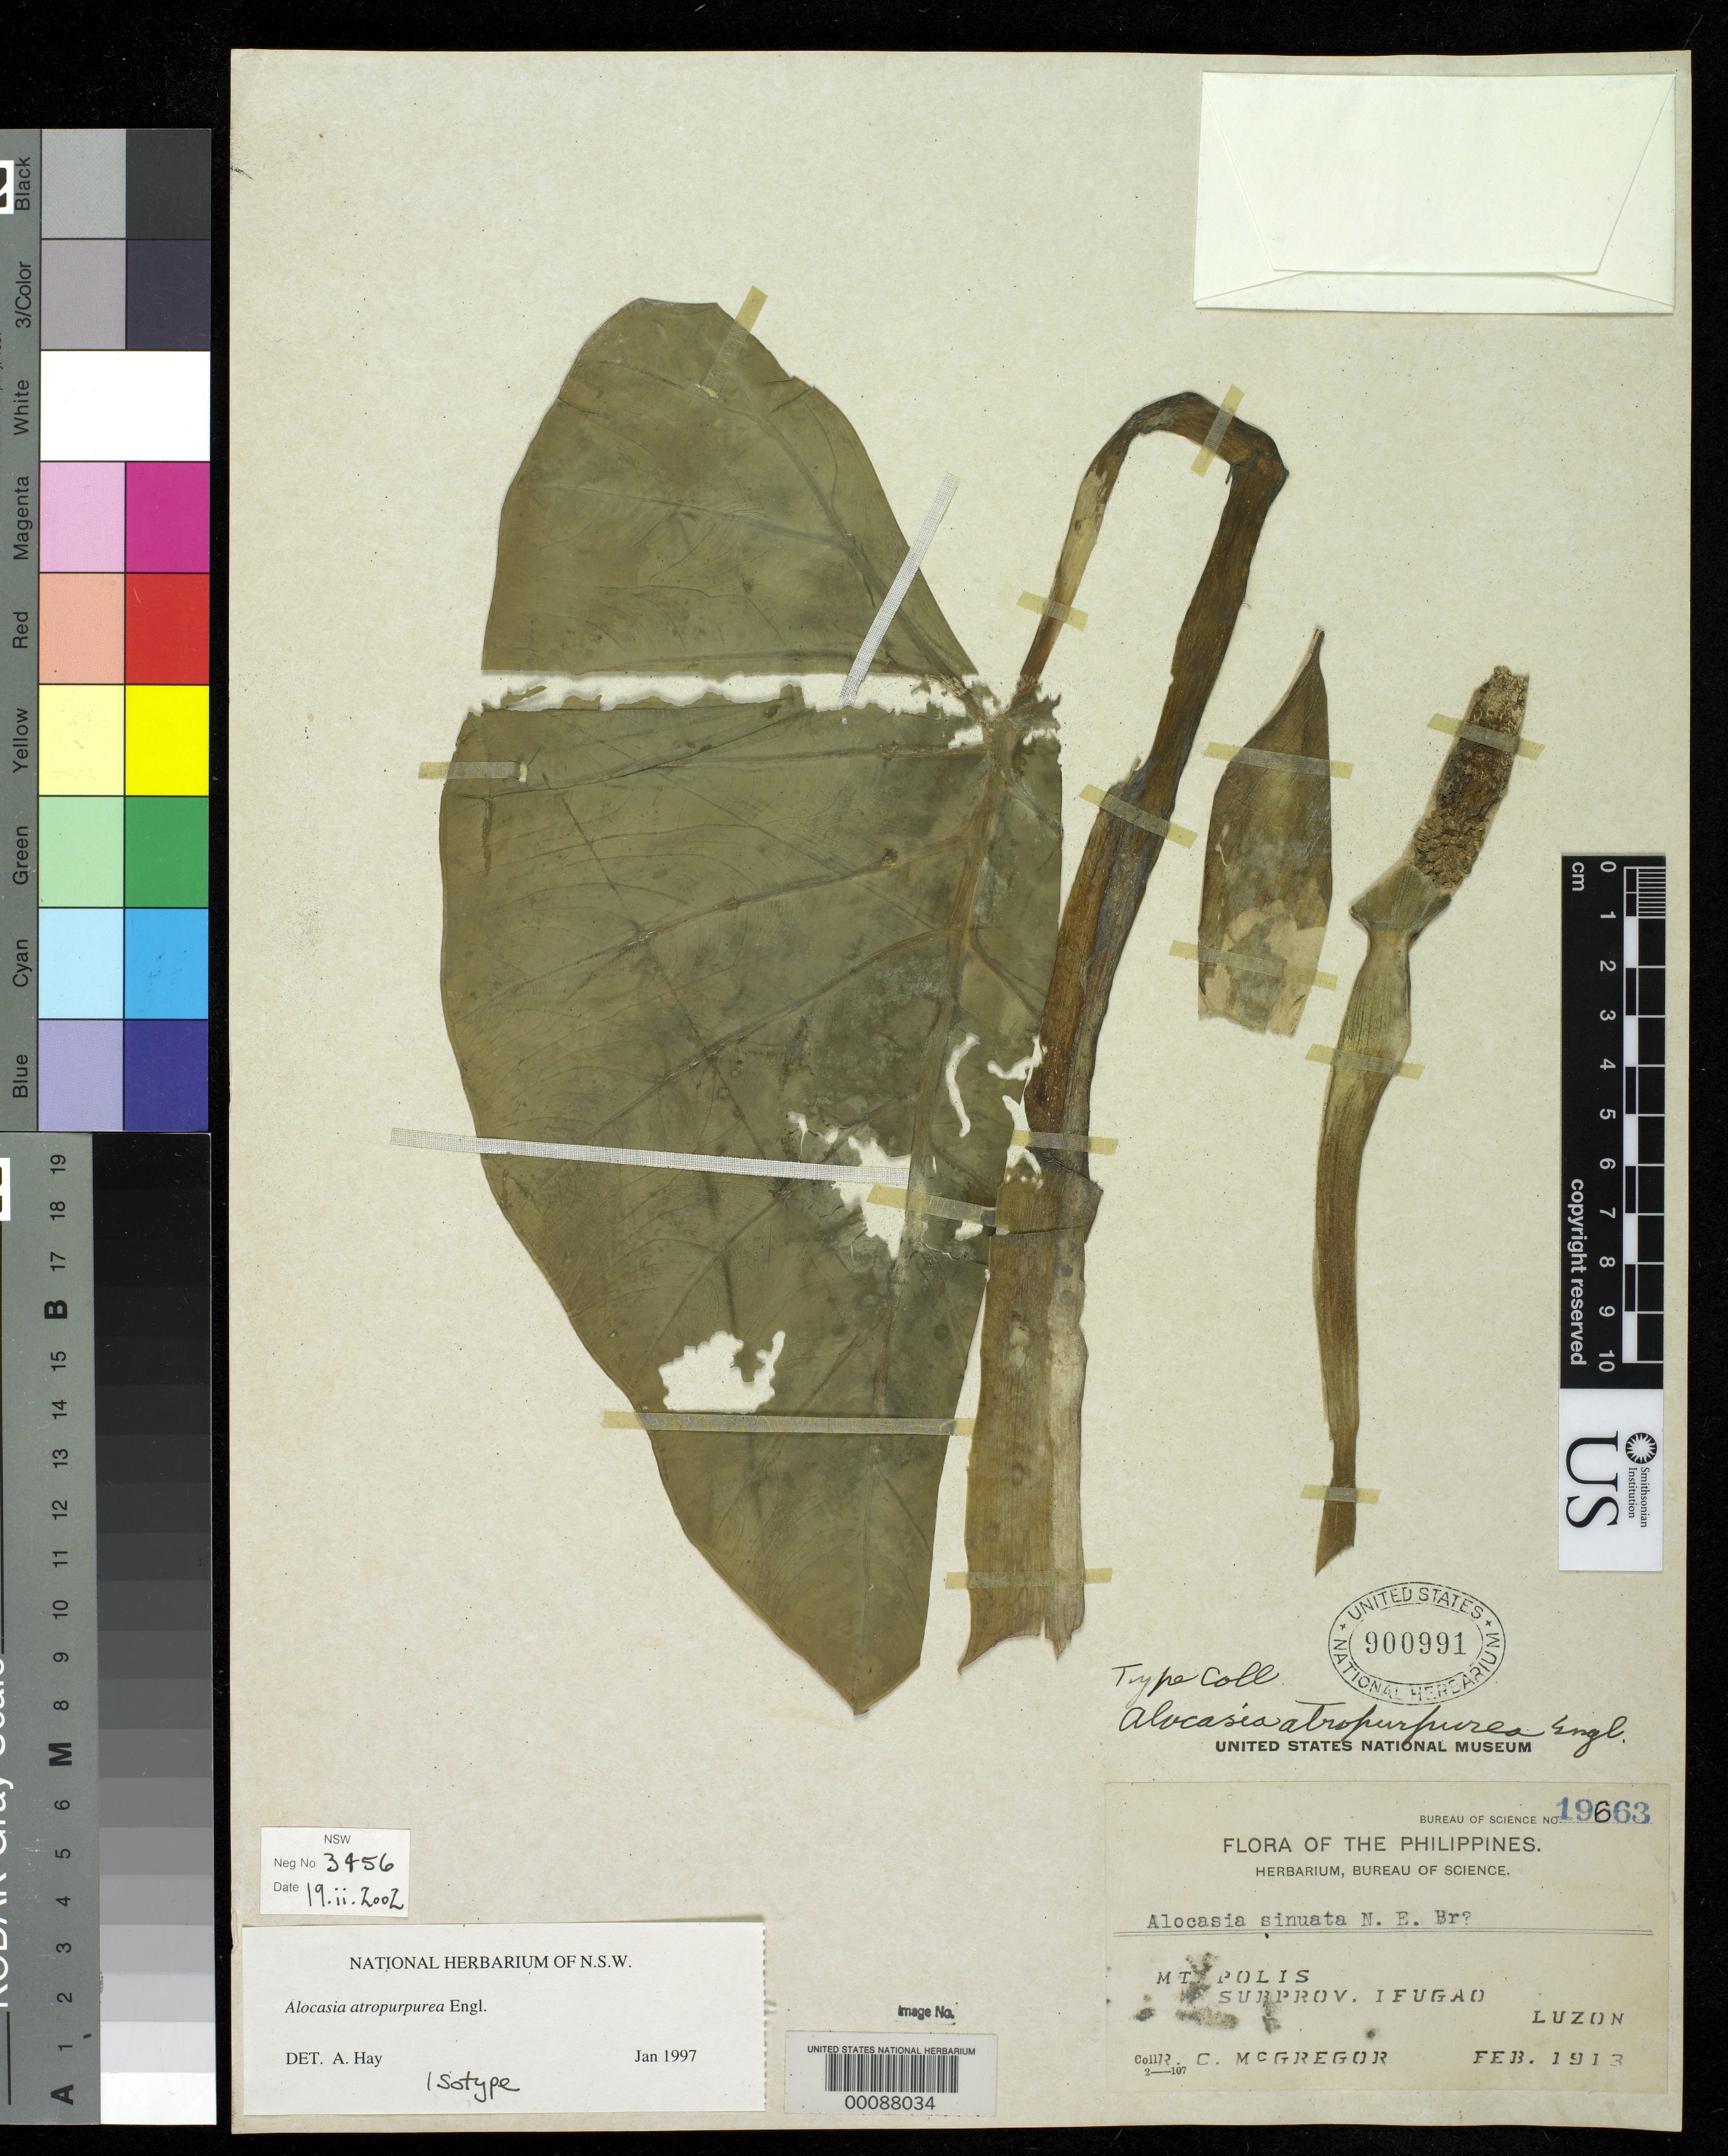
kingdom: Plantae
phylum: Tracheophyta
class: Liliopsida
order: Alismatales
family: Araceae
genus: Alocasia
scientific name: Alocasia atropurpurea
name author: Engl.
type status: Isotype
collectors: R. C. McGregor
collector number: Bur. Sci. 19663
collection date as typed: Feb 1913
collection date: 1913-02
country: Philippines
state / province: Cordillera (Administrative Region)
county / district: Ifugao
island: Luzon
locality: Mt. Polis.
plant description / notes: Insect damage noted August 2014; apparently occurred before loan returned in March 2008 (photo made before loan was returned in 2008 shows no insect damage).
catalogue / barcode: US 900991